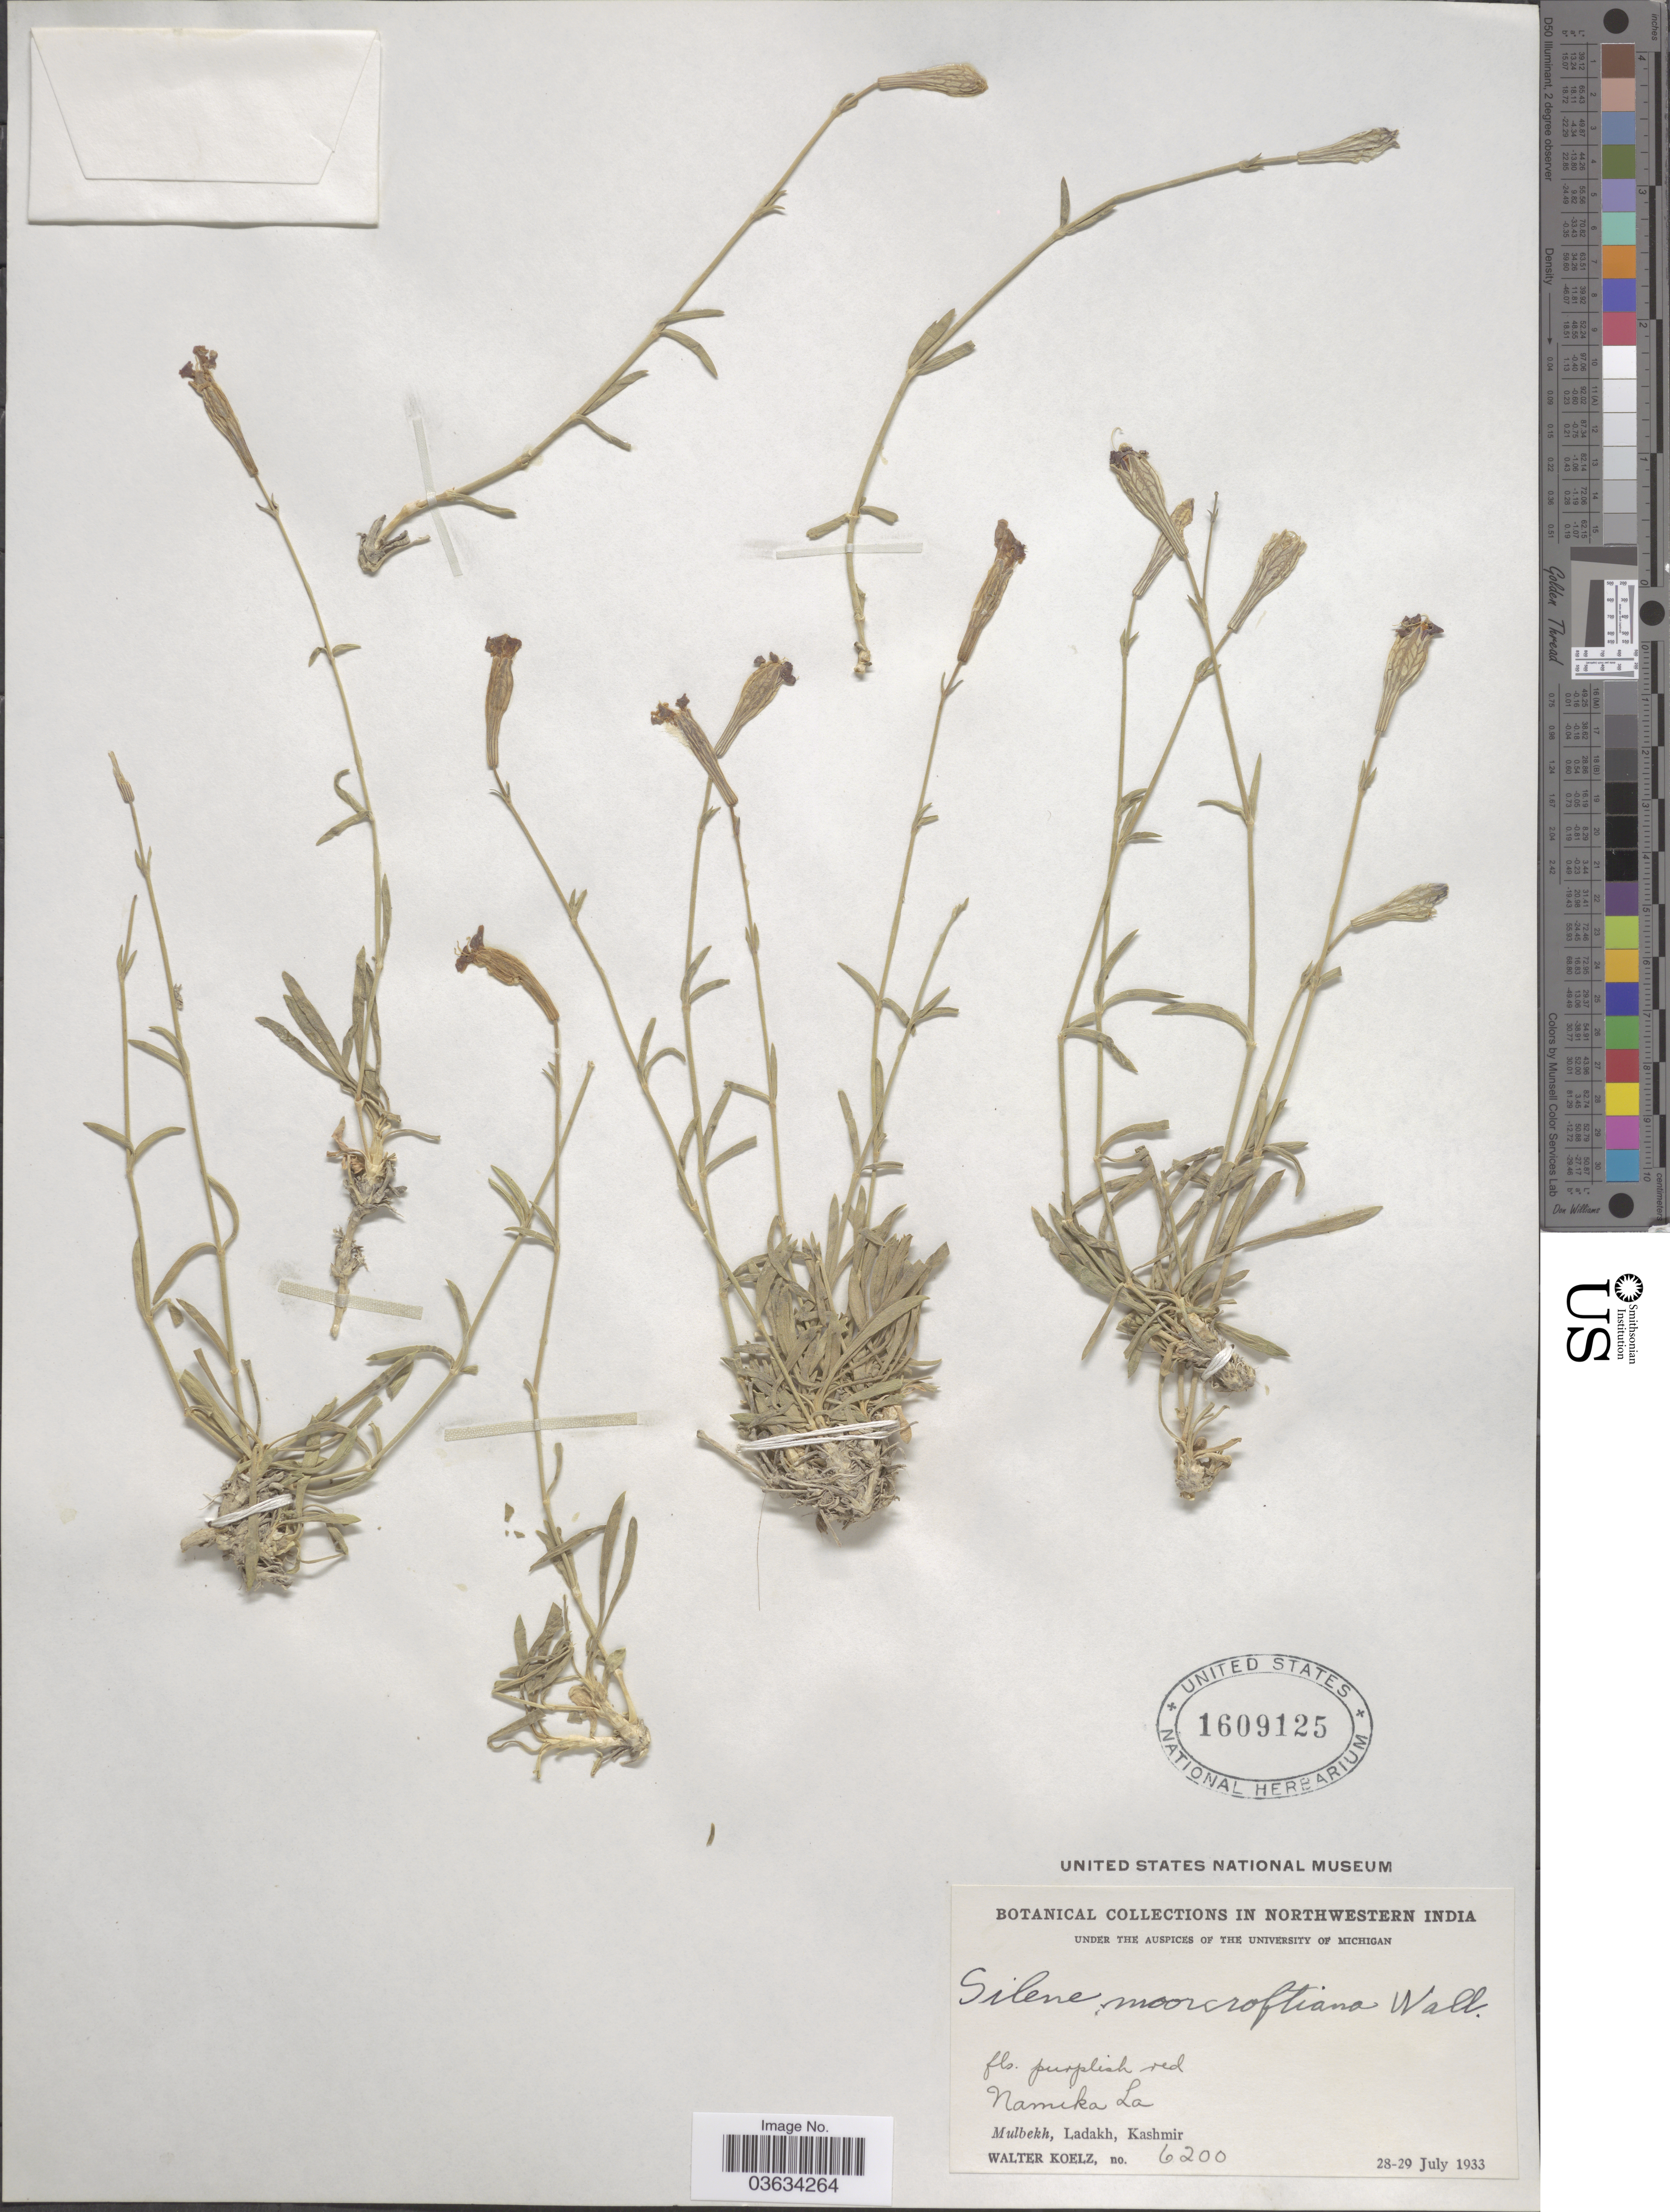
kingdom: Plantae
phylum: Tracheophyta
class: Magnoliopsida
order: Caryophyllales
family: Caryophyllaceae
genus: Silene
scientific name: Silene moorcroftiana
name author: Wall. ex Benth.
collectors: W. N. Koelz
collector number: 6200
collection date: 1933-07-28/1933-07-29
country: India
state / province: Jammu and Kashmir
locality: In Northwestern India. Namika La. Mulbekh, Ladakh, Kashmir.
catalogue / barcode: US 1609125